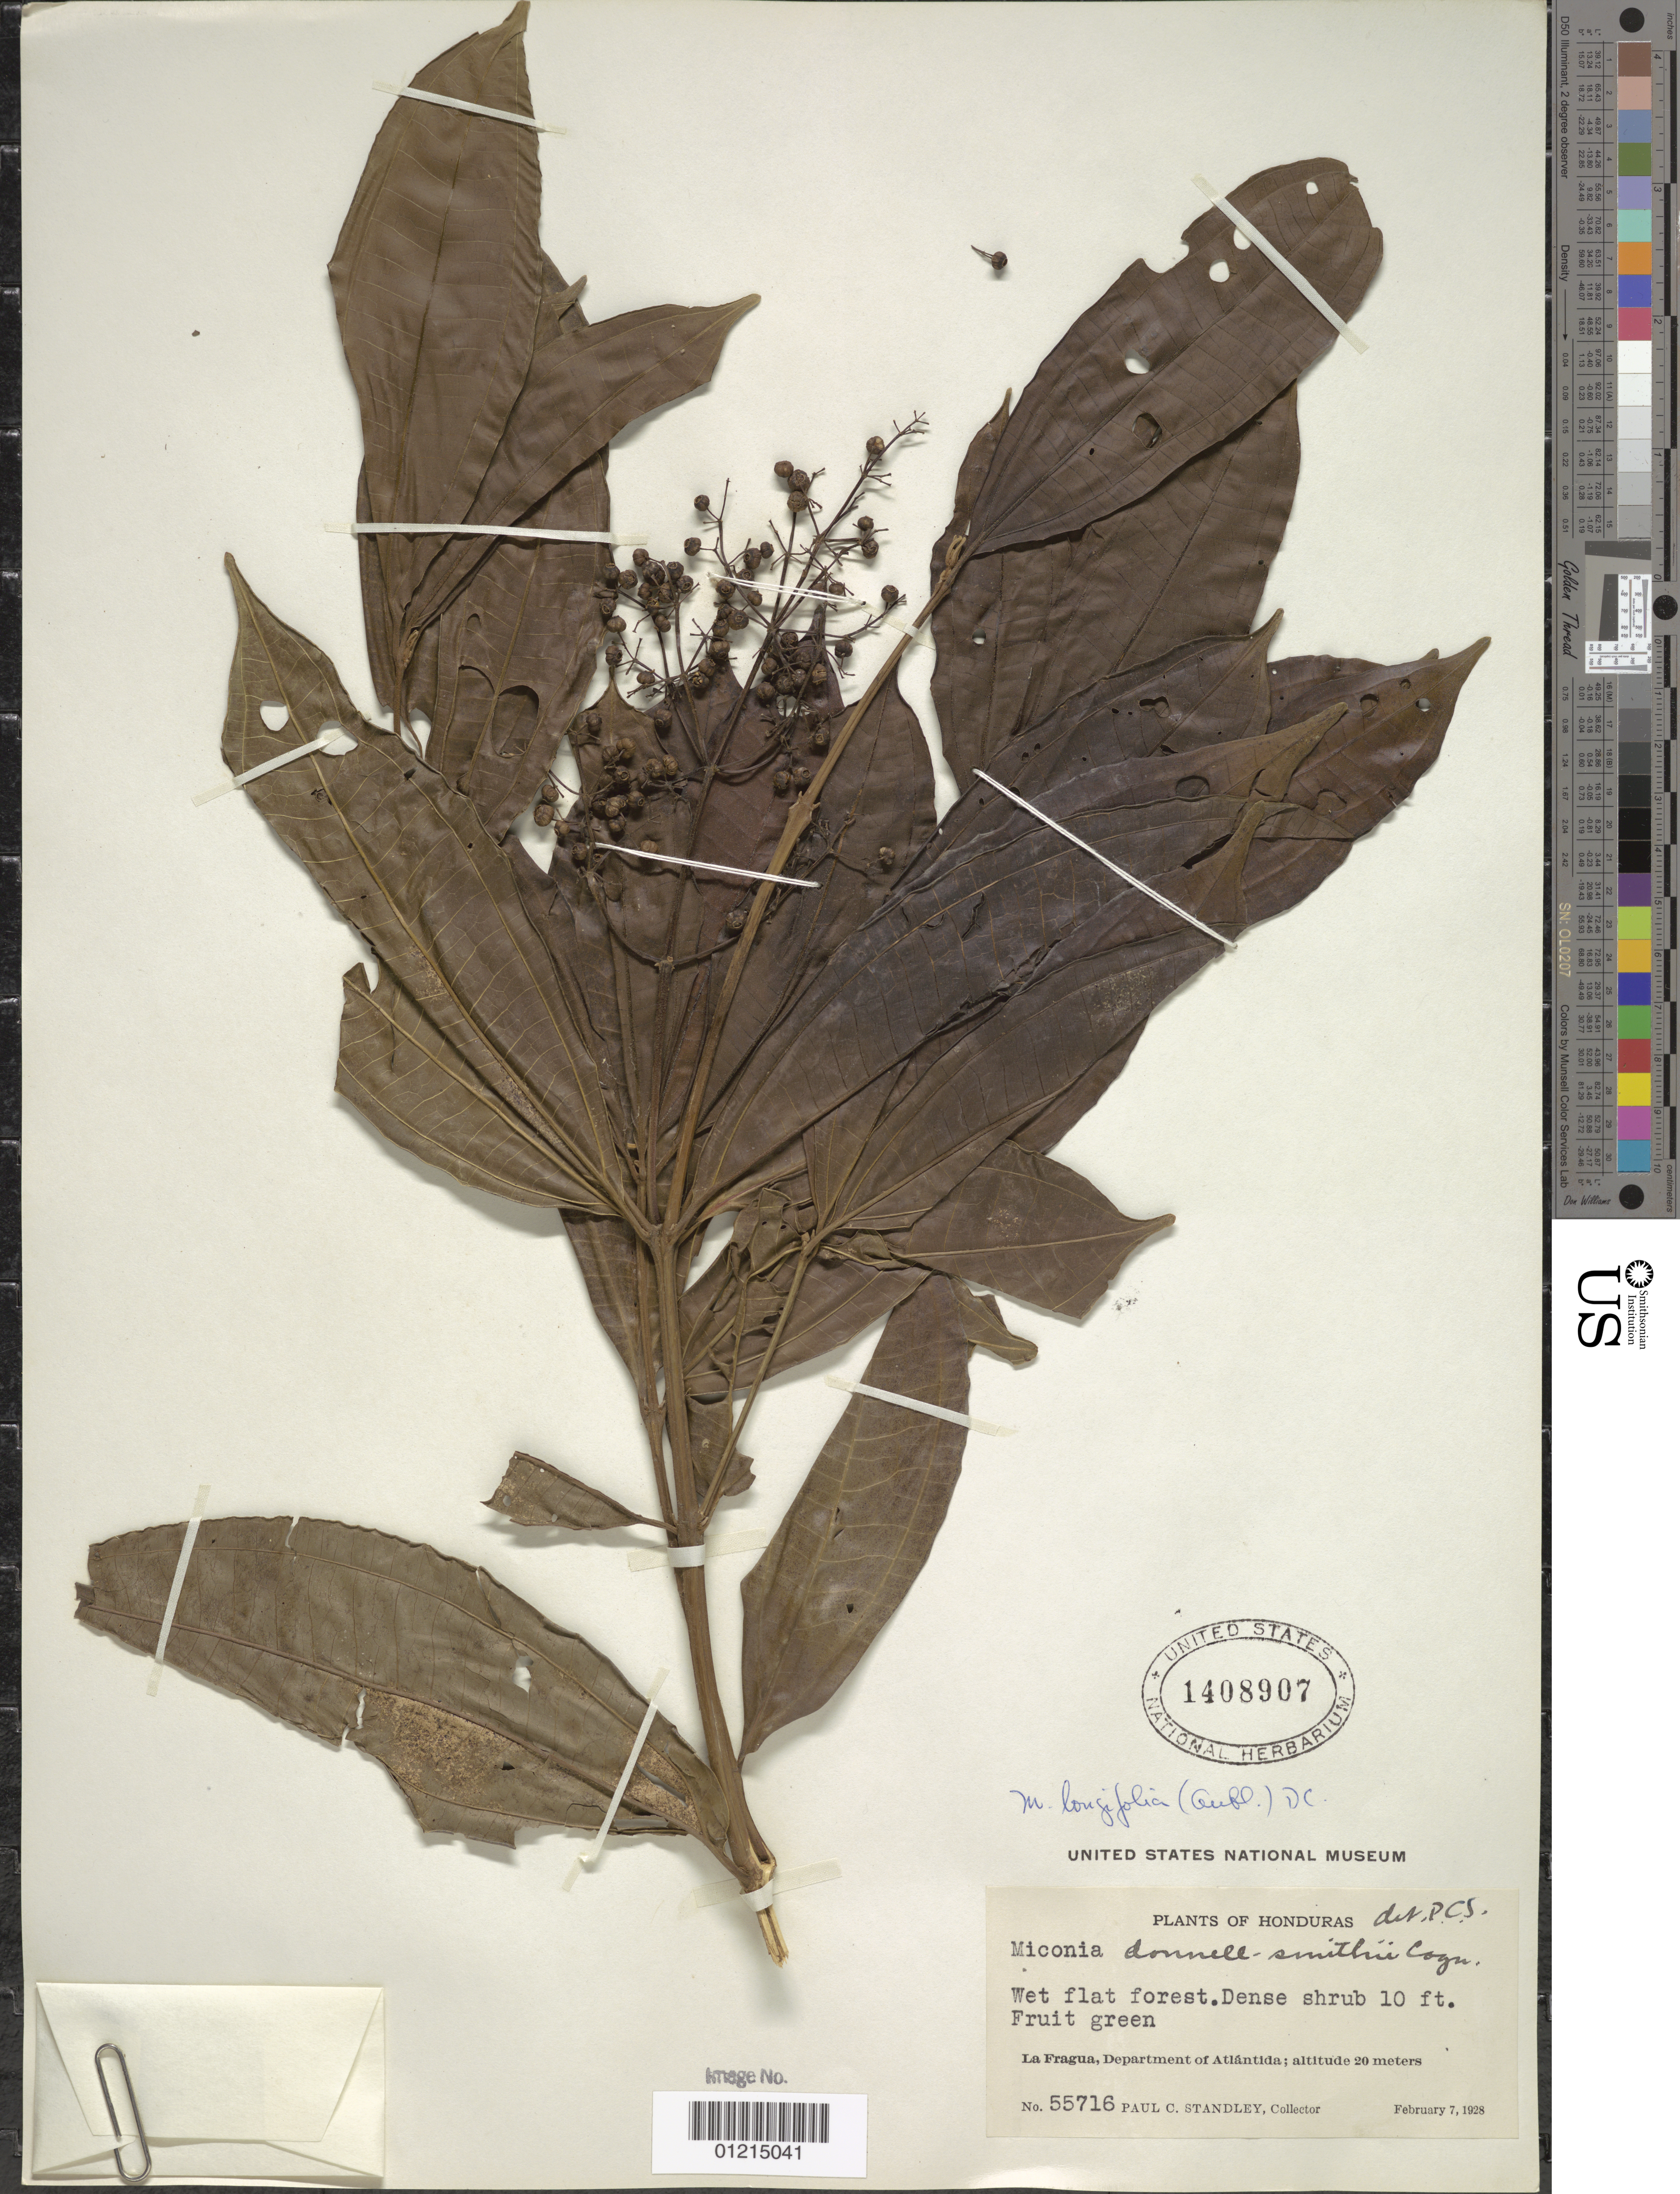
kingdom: Plantae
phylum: Tracheophyta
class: Magnoliopsida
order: Myrtales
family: Melastomataceae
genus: Miconia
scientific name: Miconia longifolia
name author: (Aubl.) DC.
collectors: P. C. Standley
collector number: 55716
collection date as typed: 07 Feb 1928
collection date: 1928-02-07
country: Honduras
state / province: Atlántida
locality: La Fragua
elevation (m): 20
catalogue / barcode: US 1408907